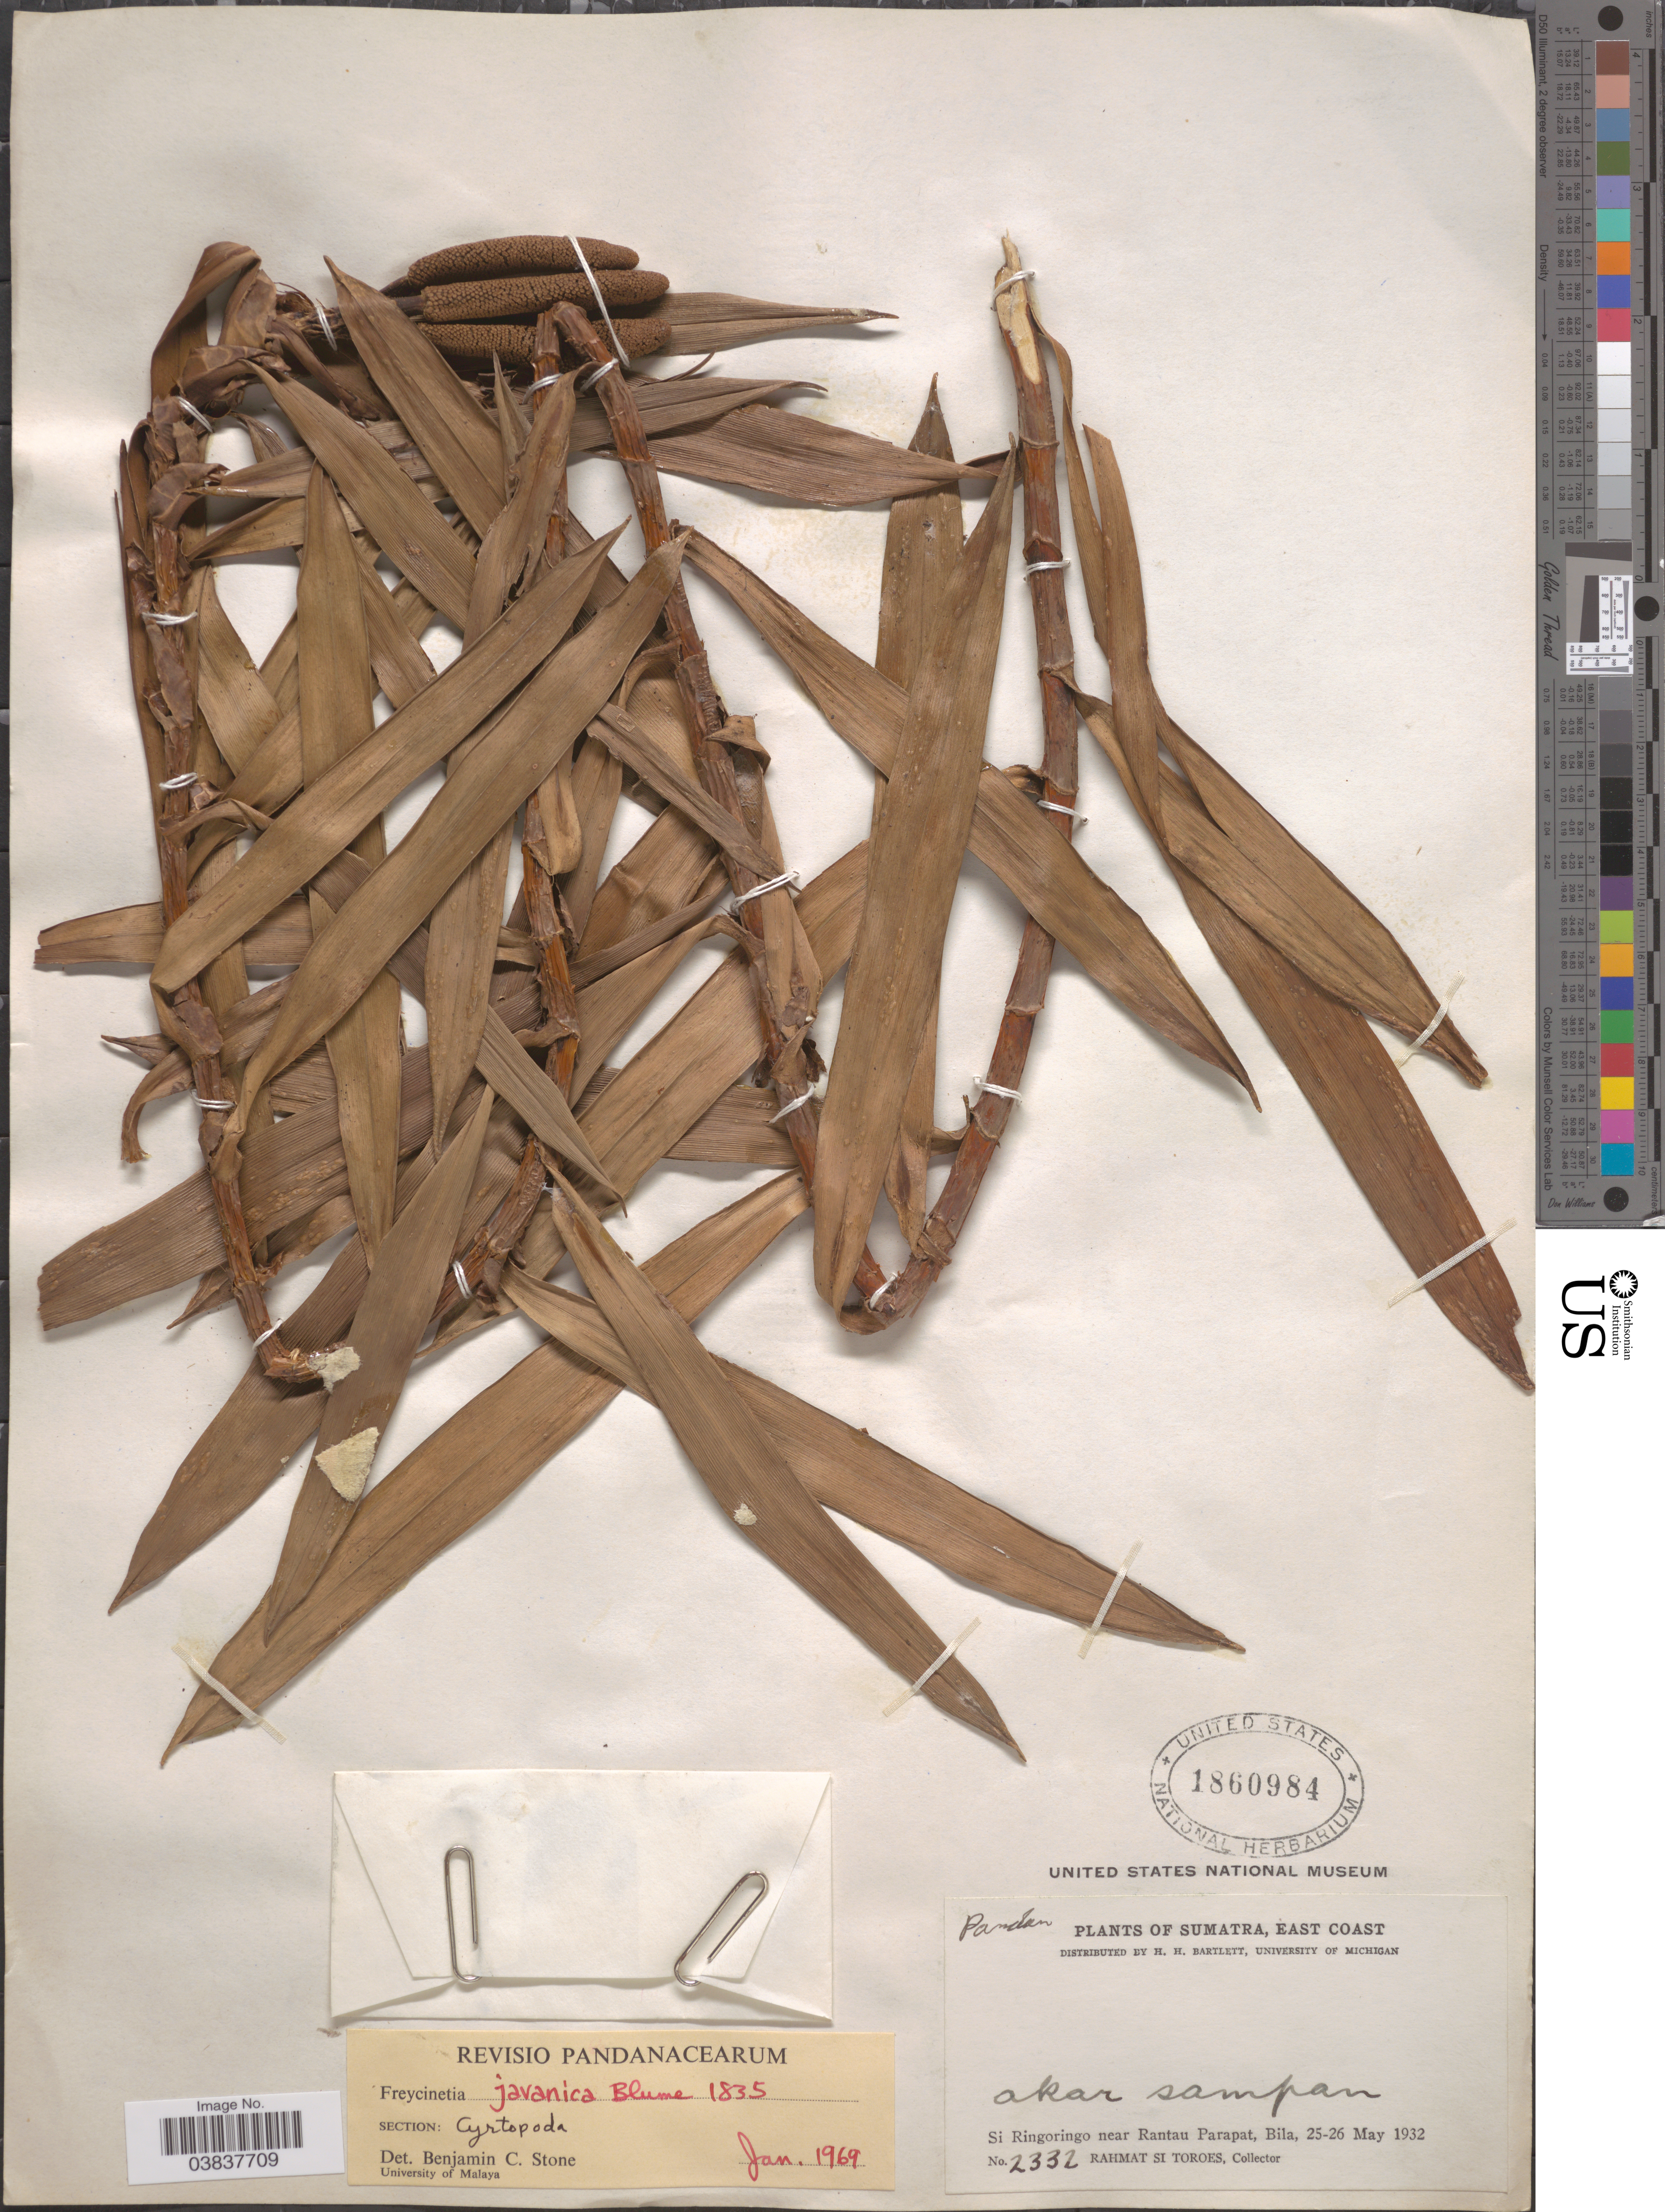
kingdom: Plantae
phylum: Tracheophyta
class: Liliopsida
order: Pandanales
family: Pandanaceae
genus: Freycinetia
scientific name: Freycinetia javanica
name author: Blume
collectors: Rahmat Si Boeea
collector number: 2332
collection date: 1932-05-25/1932-05-26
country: Indonesia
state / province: Sumatra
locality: East Coast. Si Ringoringo near Rantau Parapat, Bila.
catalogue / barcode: US 1860984